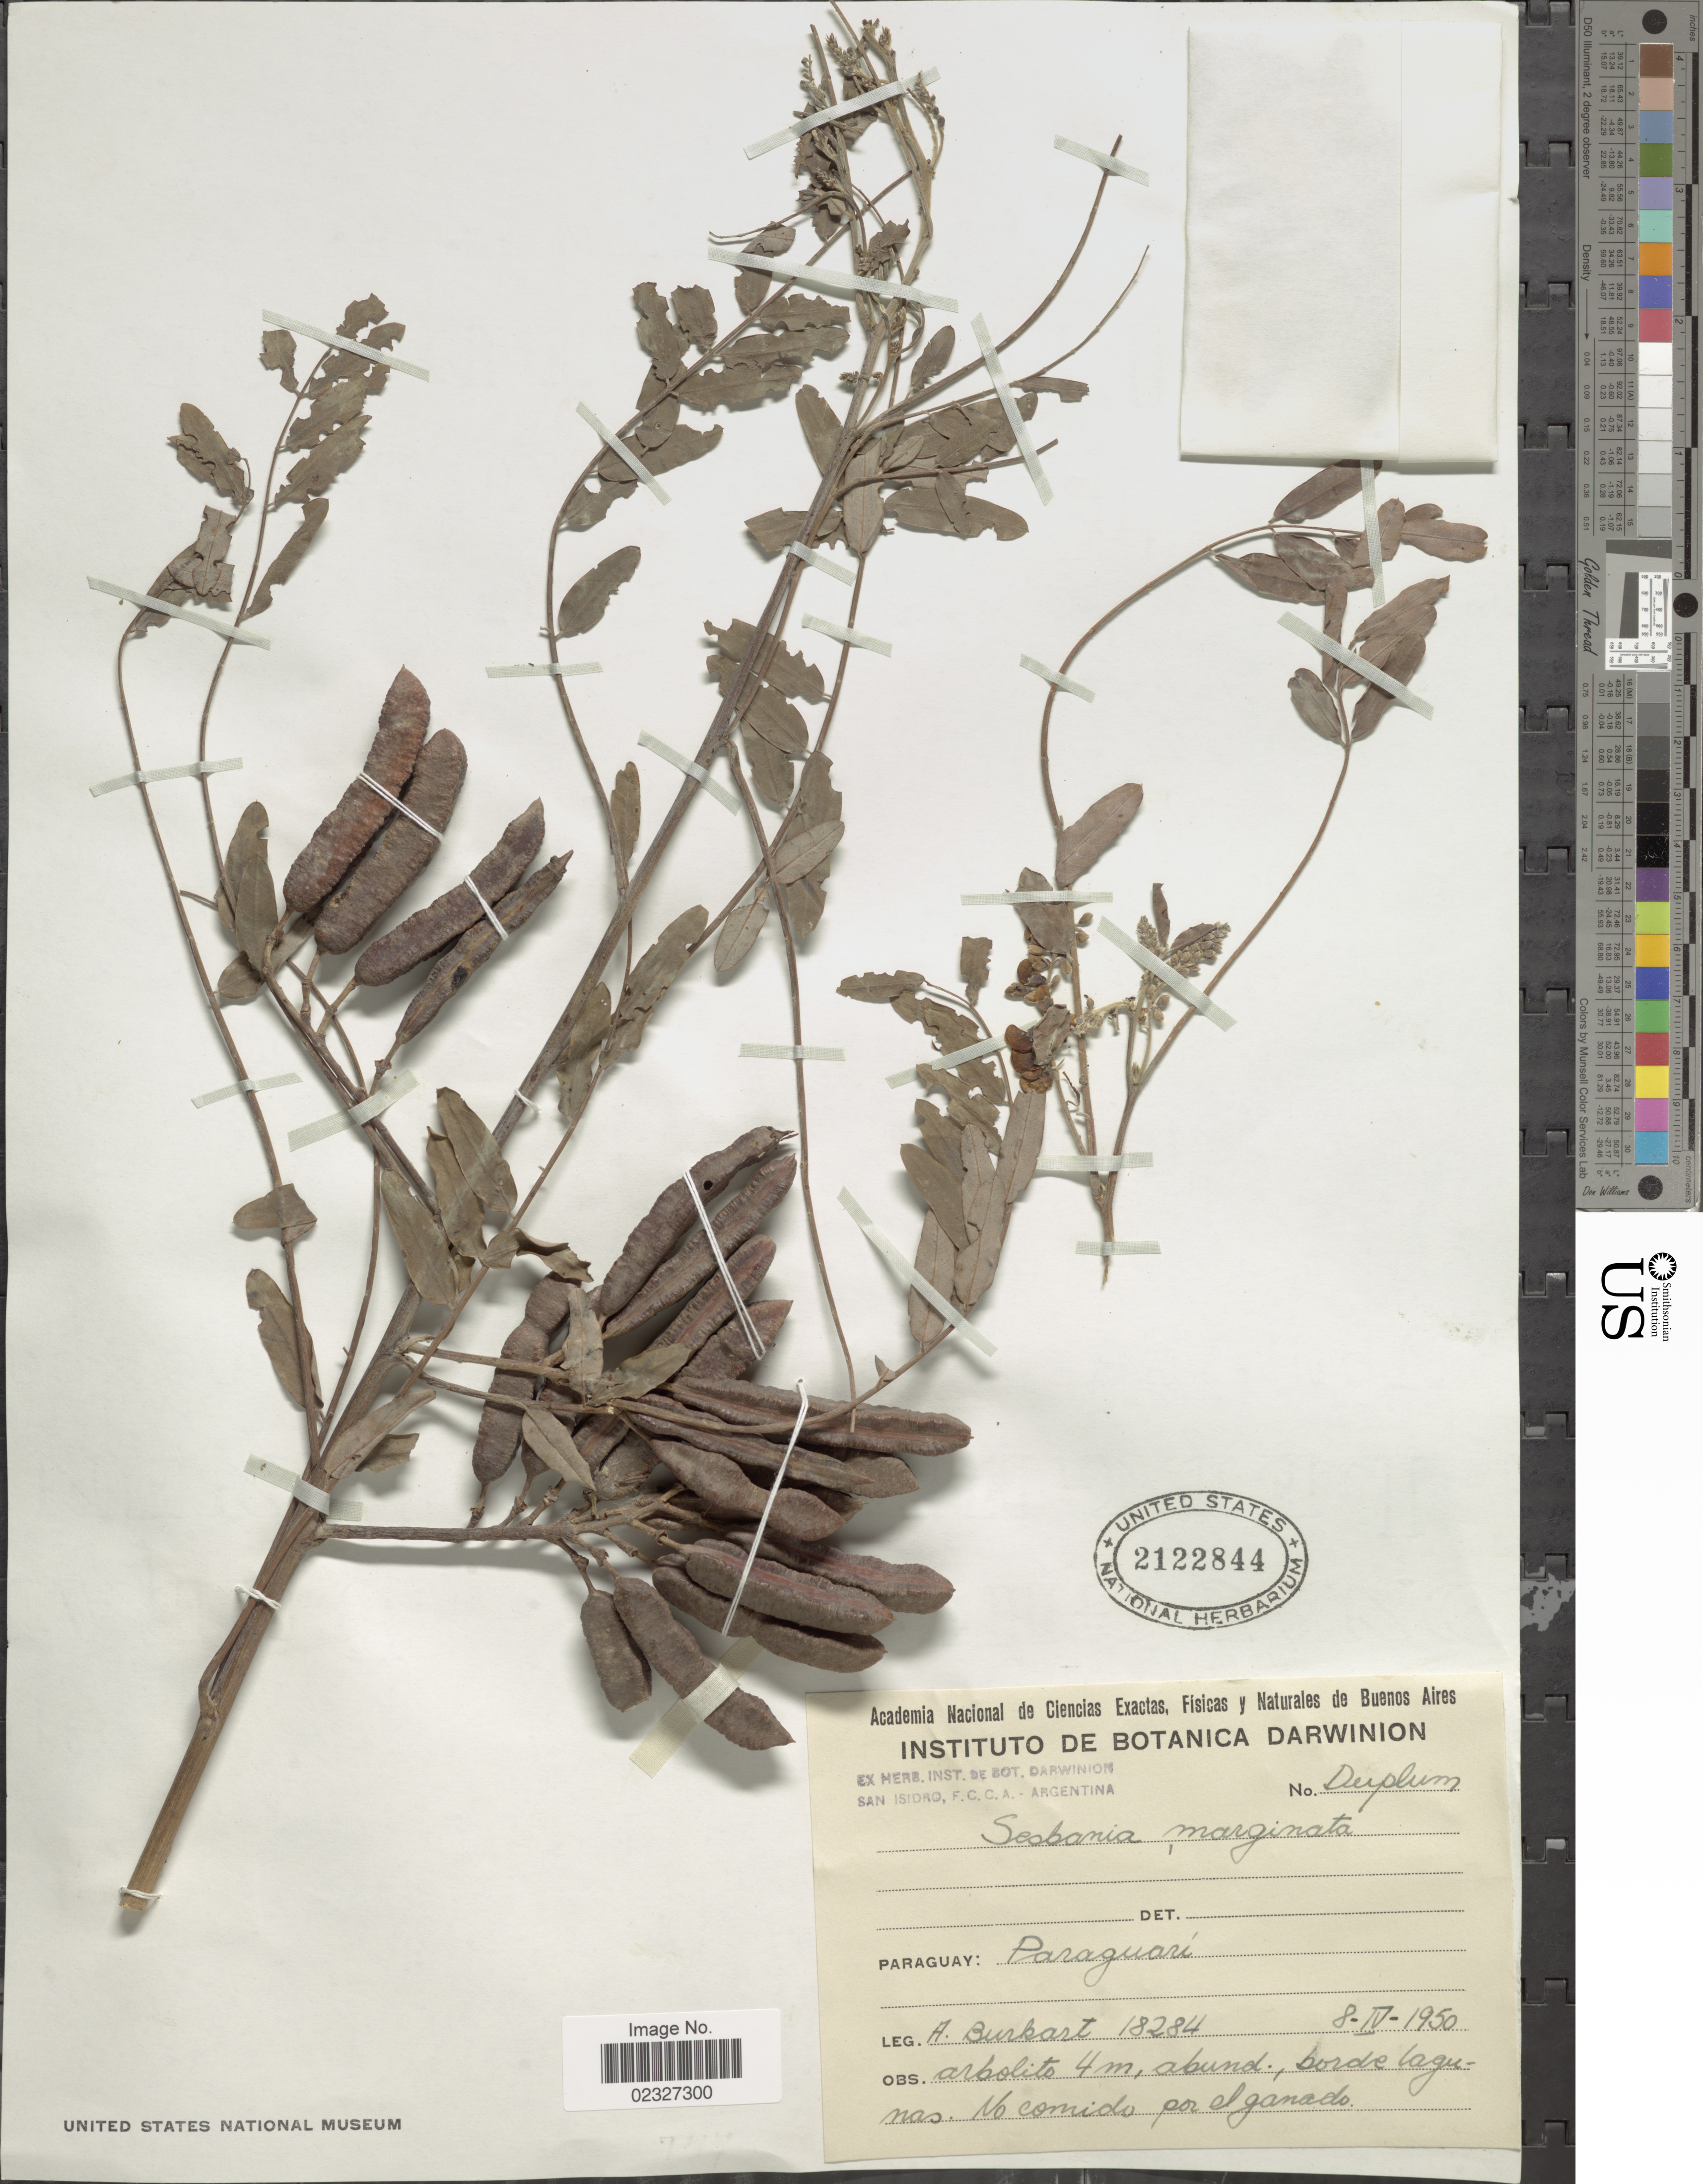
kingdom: Plantae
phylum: Tracheophyta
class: Magnoliopsida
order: Fabales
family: Fabaceae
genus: Sesbania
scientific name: Sesbania virgata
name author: (Cav.) Pers.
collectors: A. E. Burkart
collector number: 18284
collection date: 1950-04-08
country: Paraguay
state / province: Paraguari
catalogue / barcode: US 2122844